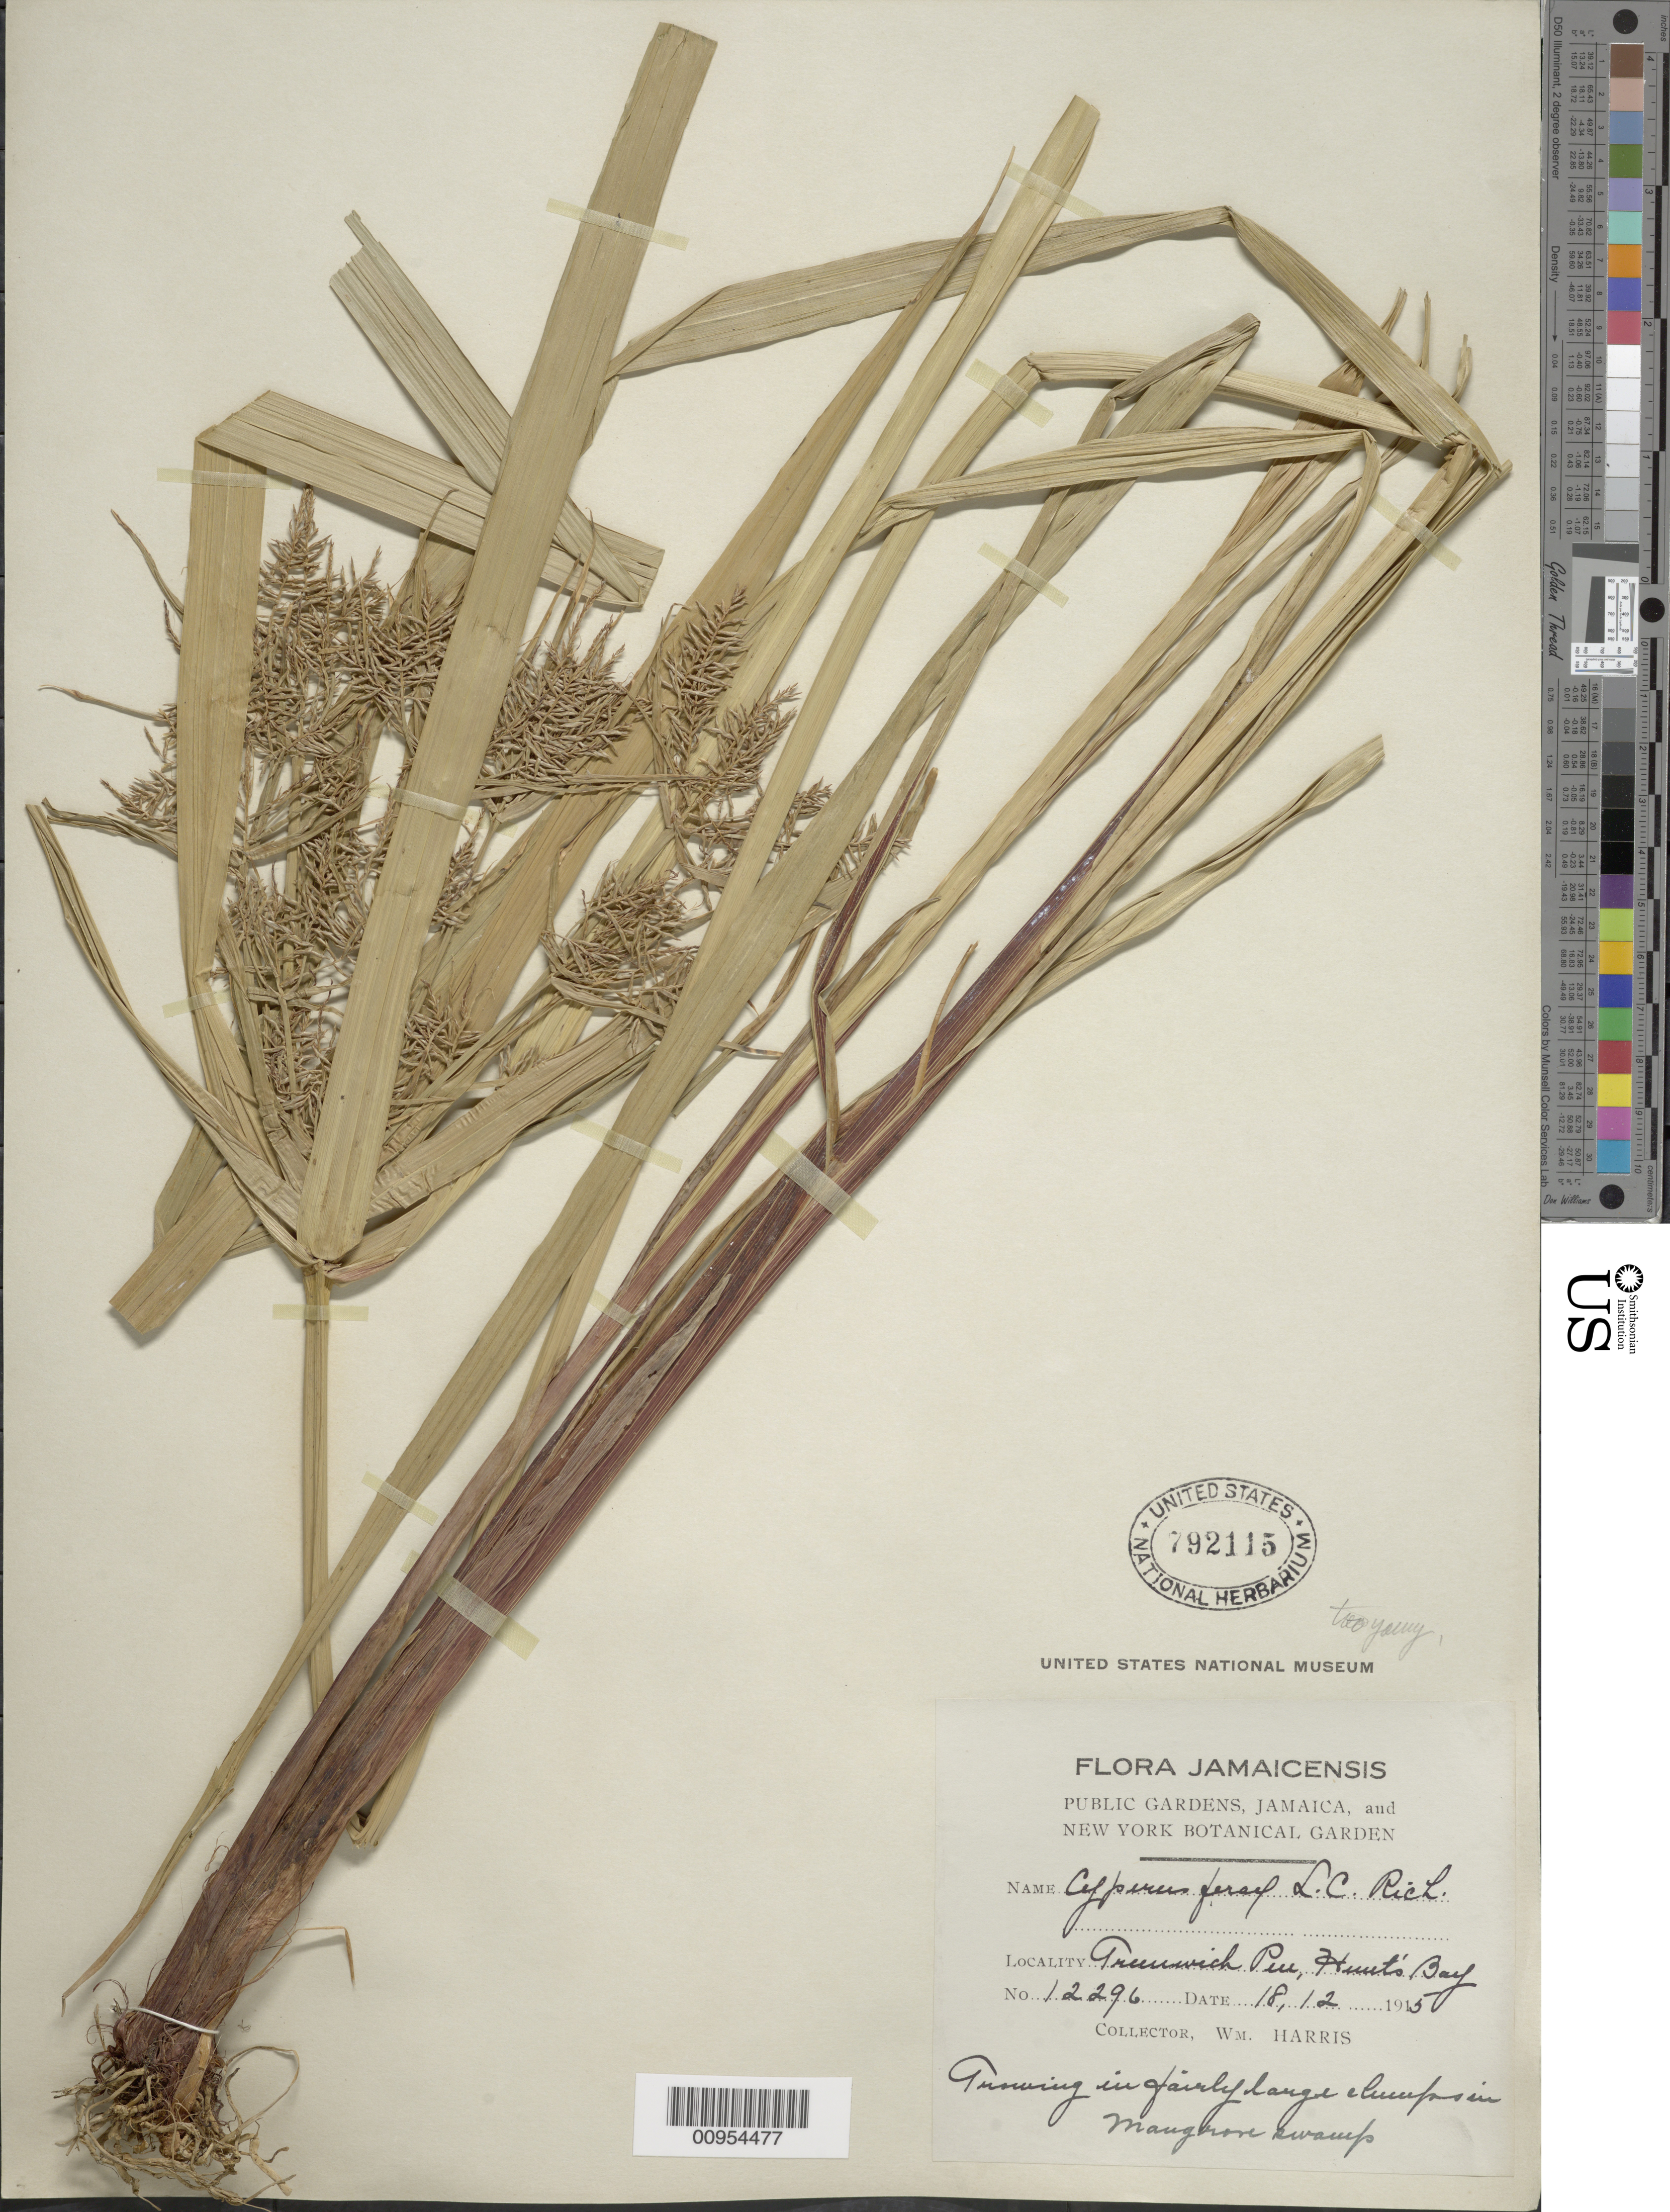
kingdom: Plantae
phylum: Tracheophyta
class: Liliopsida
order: Poales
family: Cyperaceae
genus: Cyperus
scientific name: Cyperus odoratus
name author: L.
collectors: W. H. Harris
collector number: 12296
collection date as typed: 18 Dec 1915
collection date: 1915-12-18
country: Jamaica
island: Jamaica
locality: Greenwich Pen, Hunt's Bay, mangrove swamp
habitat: In mangrove swamp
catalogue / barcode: US 792115